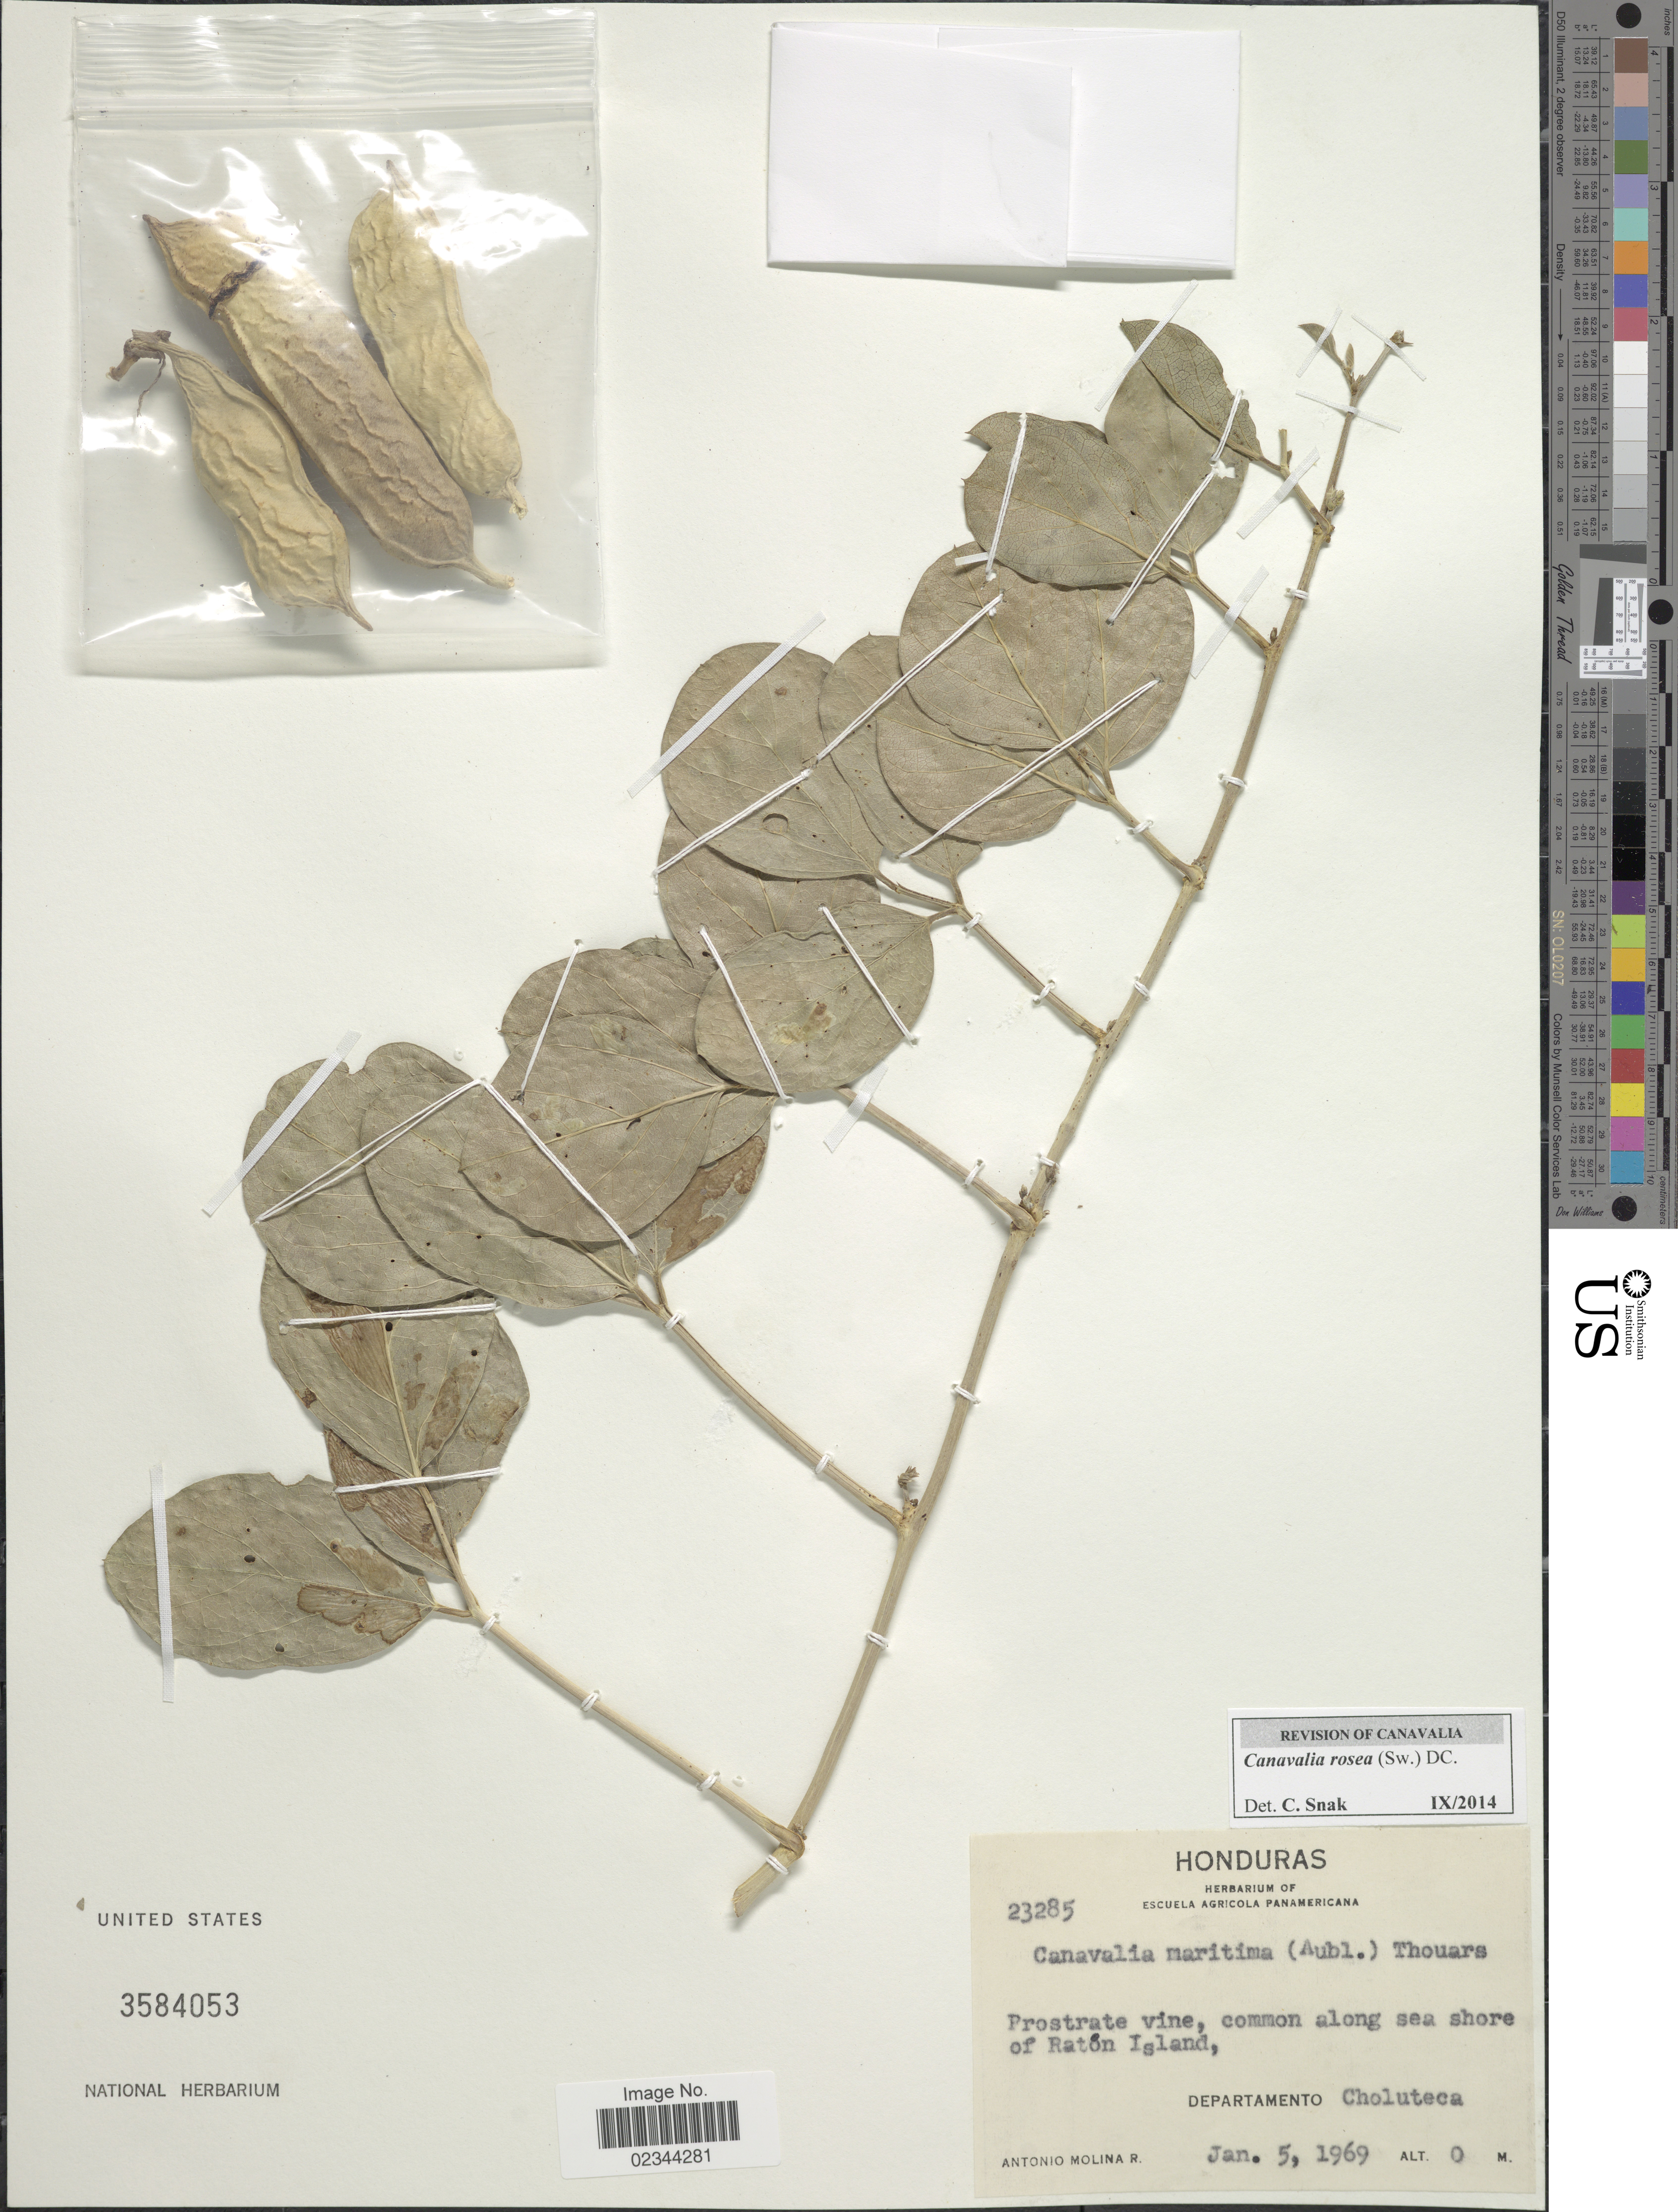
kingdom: Plantae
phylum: Tracheophyta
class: Magnoliopsida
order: Fabales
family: Fabaceae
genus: Canavalia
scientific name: Canavalia rosea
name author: (Sw.) DC.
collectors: A. Molina R.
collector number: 23285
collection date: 1969-01-05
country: Honduras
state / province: Choluteca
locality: Common along sea shore of Raton Island.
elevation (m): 0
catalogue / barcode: US 3584053